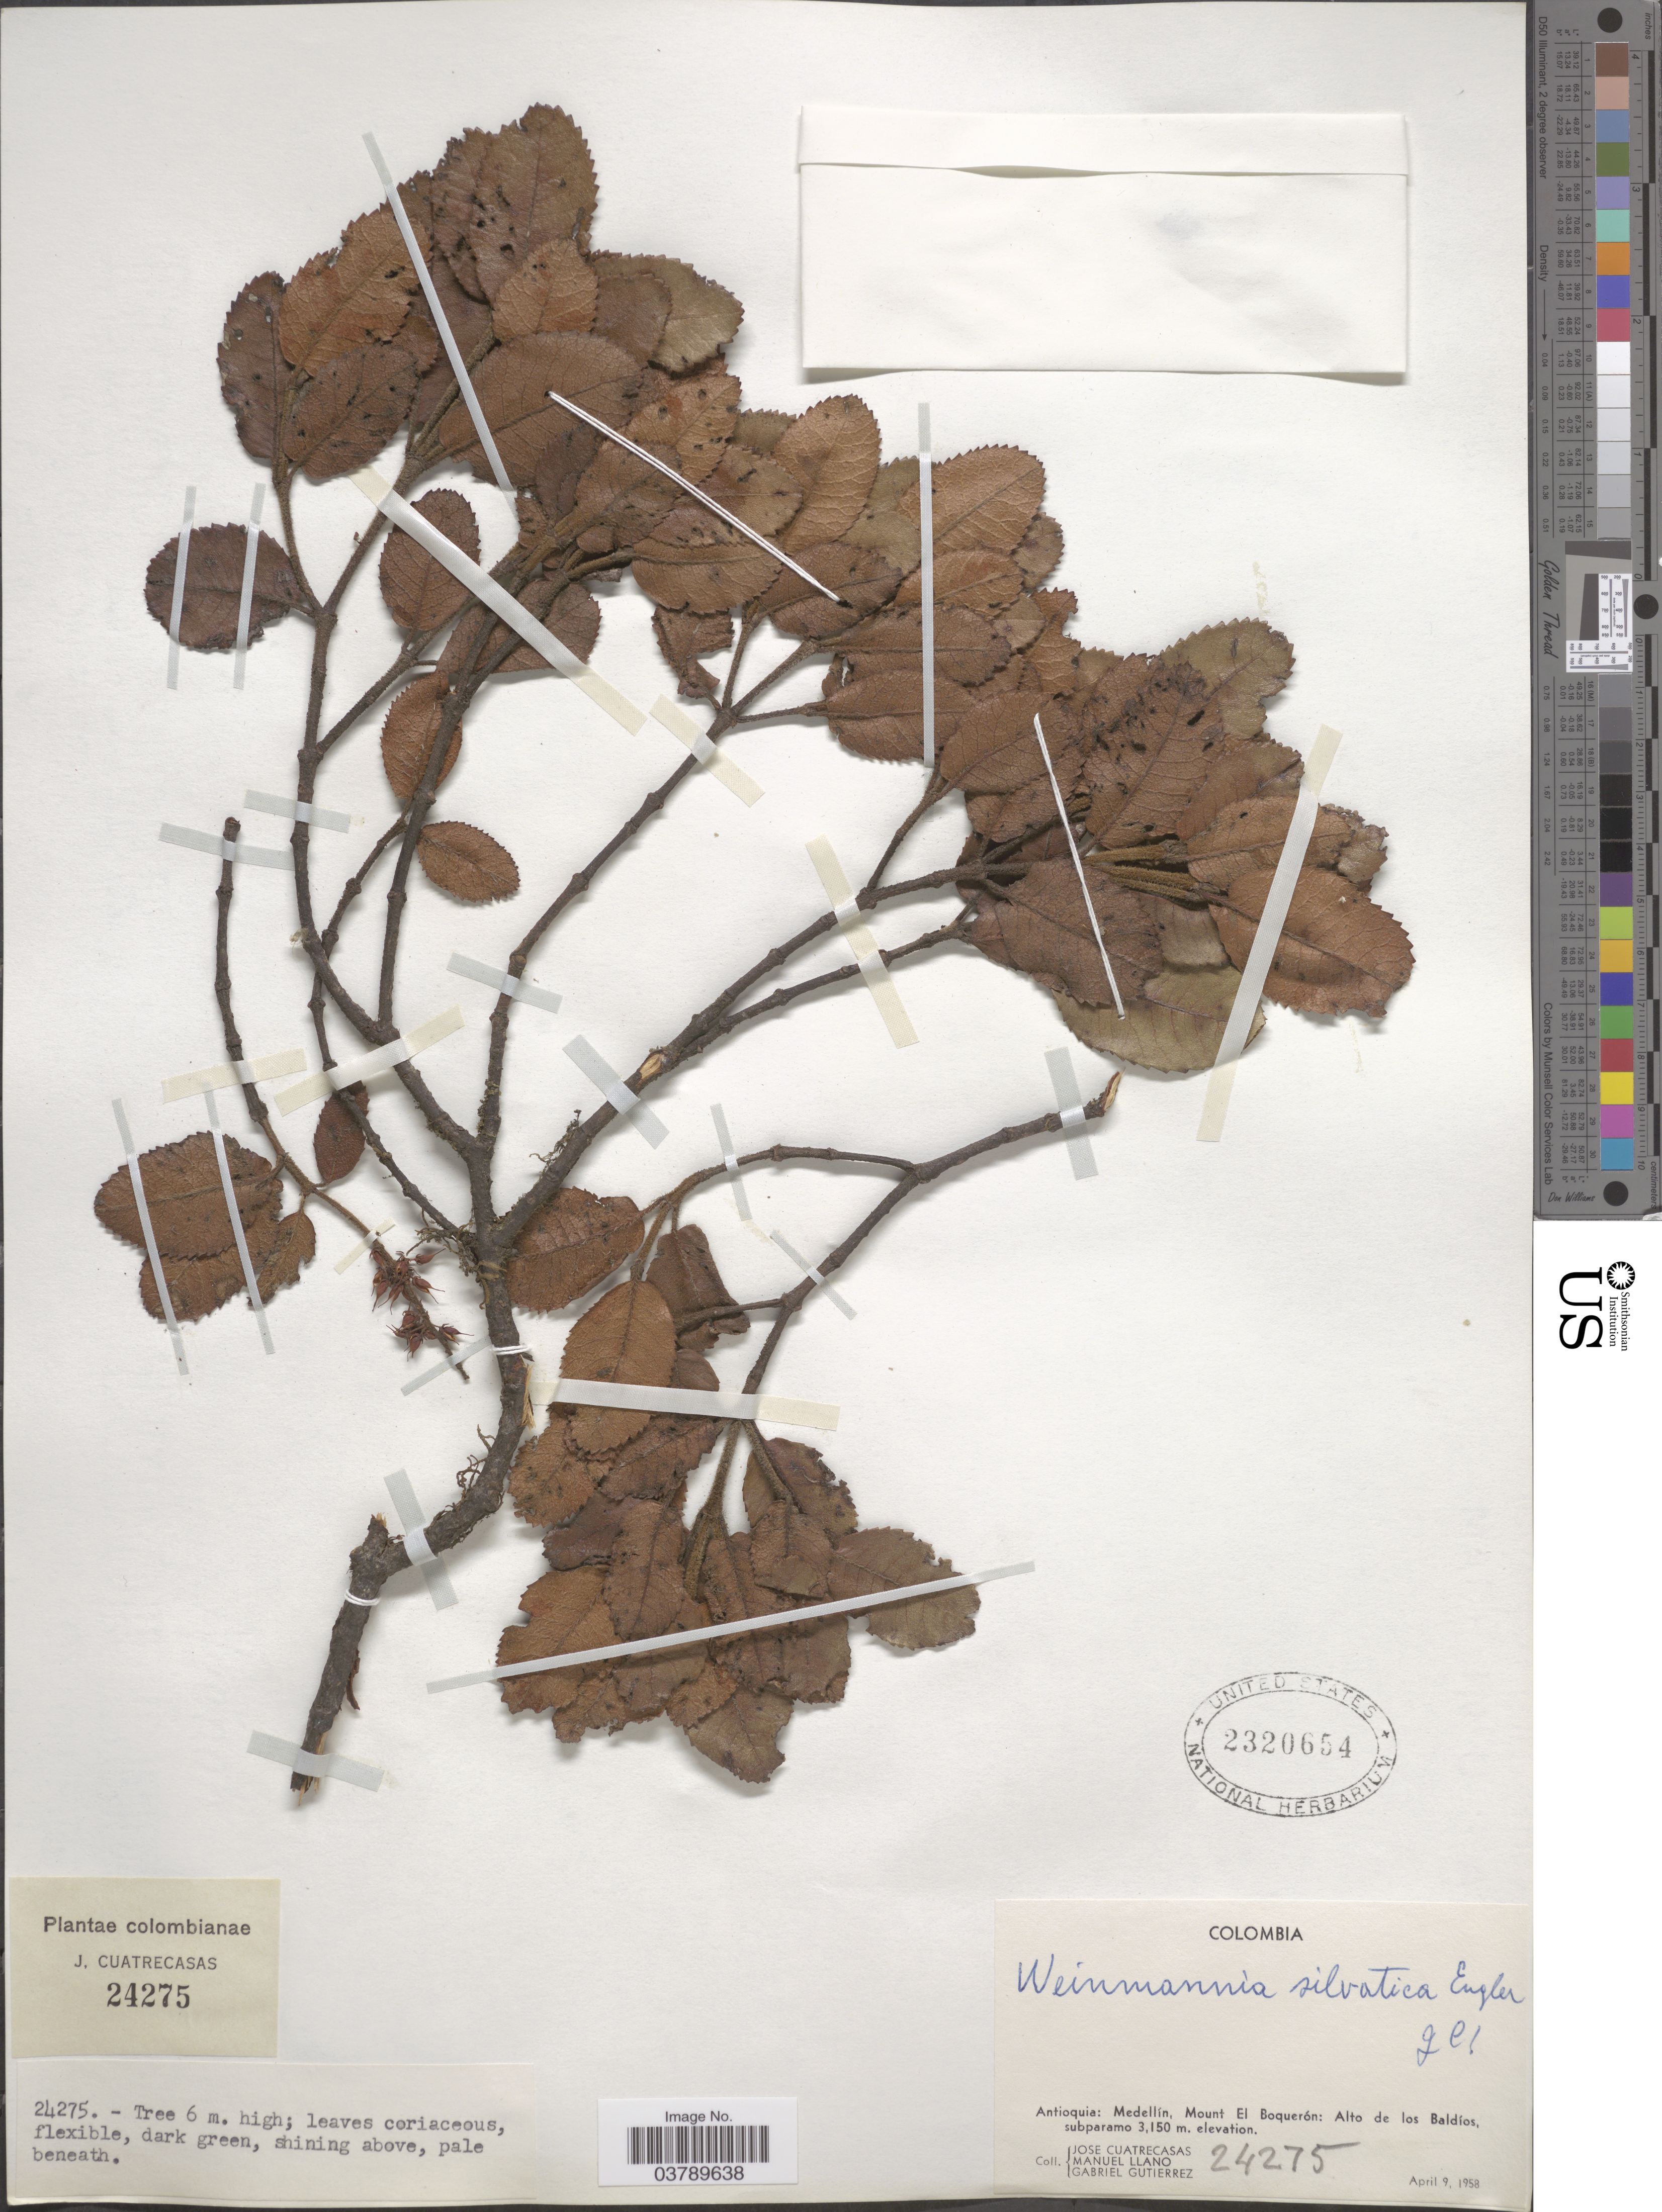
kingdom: Plantae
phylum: Tracheophyta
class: Magnoliopsida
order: Oxalidales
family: Cunoniaceae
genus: Weinmannia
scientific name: Weinmannia rollottii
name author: Killip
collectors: J. Cuatrecasas, M. Llano & G. Gutierrez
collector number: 24275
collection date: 1958-04-09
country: Colombia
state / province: Antioquia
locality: Medellín, Mount El Boquerón: Alto de los Baldíos.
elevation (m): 3150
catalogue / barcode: US 2320654